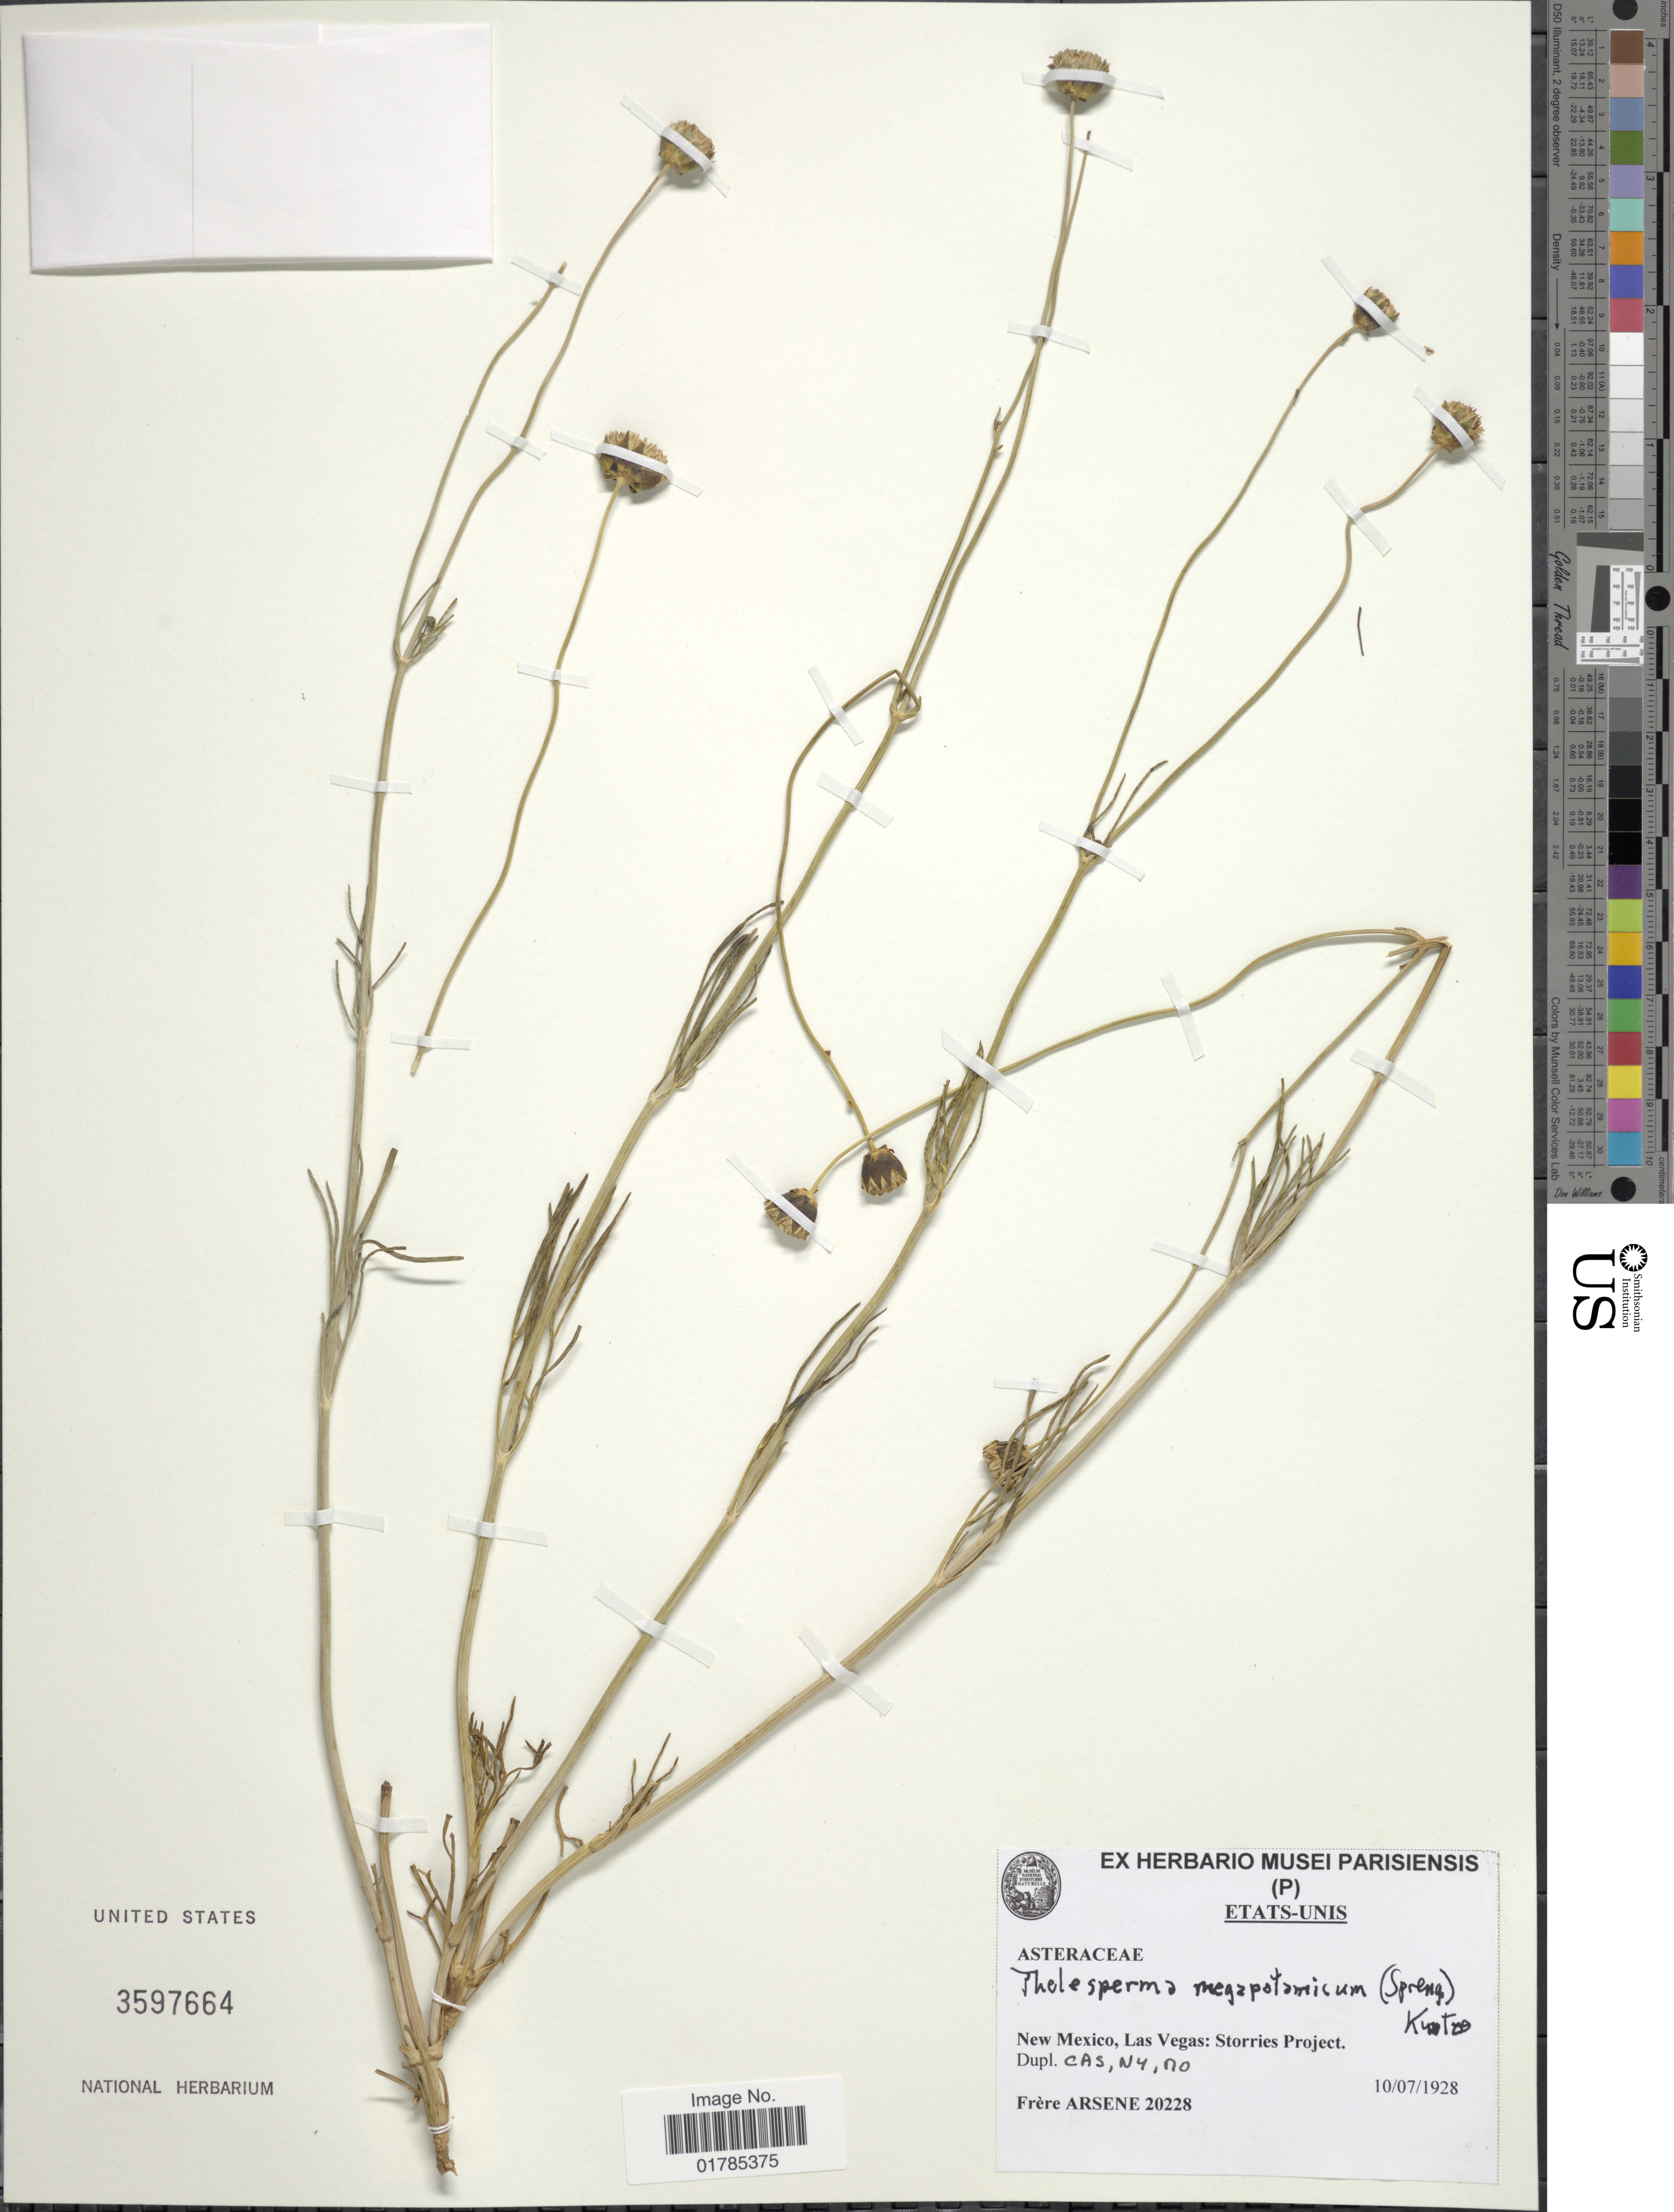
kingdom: Plantae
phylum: Tracheophyta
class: Magnoliopsida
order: Asterales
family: Asteraceae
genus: Thelesperma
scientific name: Thelesperma megapotamicum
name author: (Spreng.) Herter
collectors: Bro. G. Arsène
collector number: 20228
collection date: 1928-07-10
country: United States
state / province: New Mexico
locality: Las Vegas: Storries Project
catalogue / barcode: US 3597664